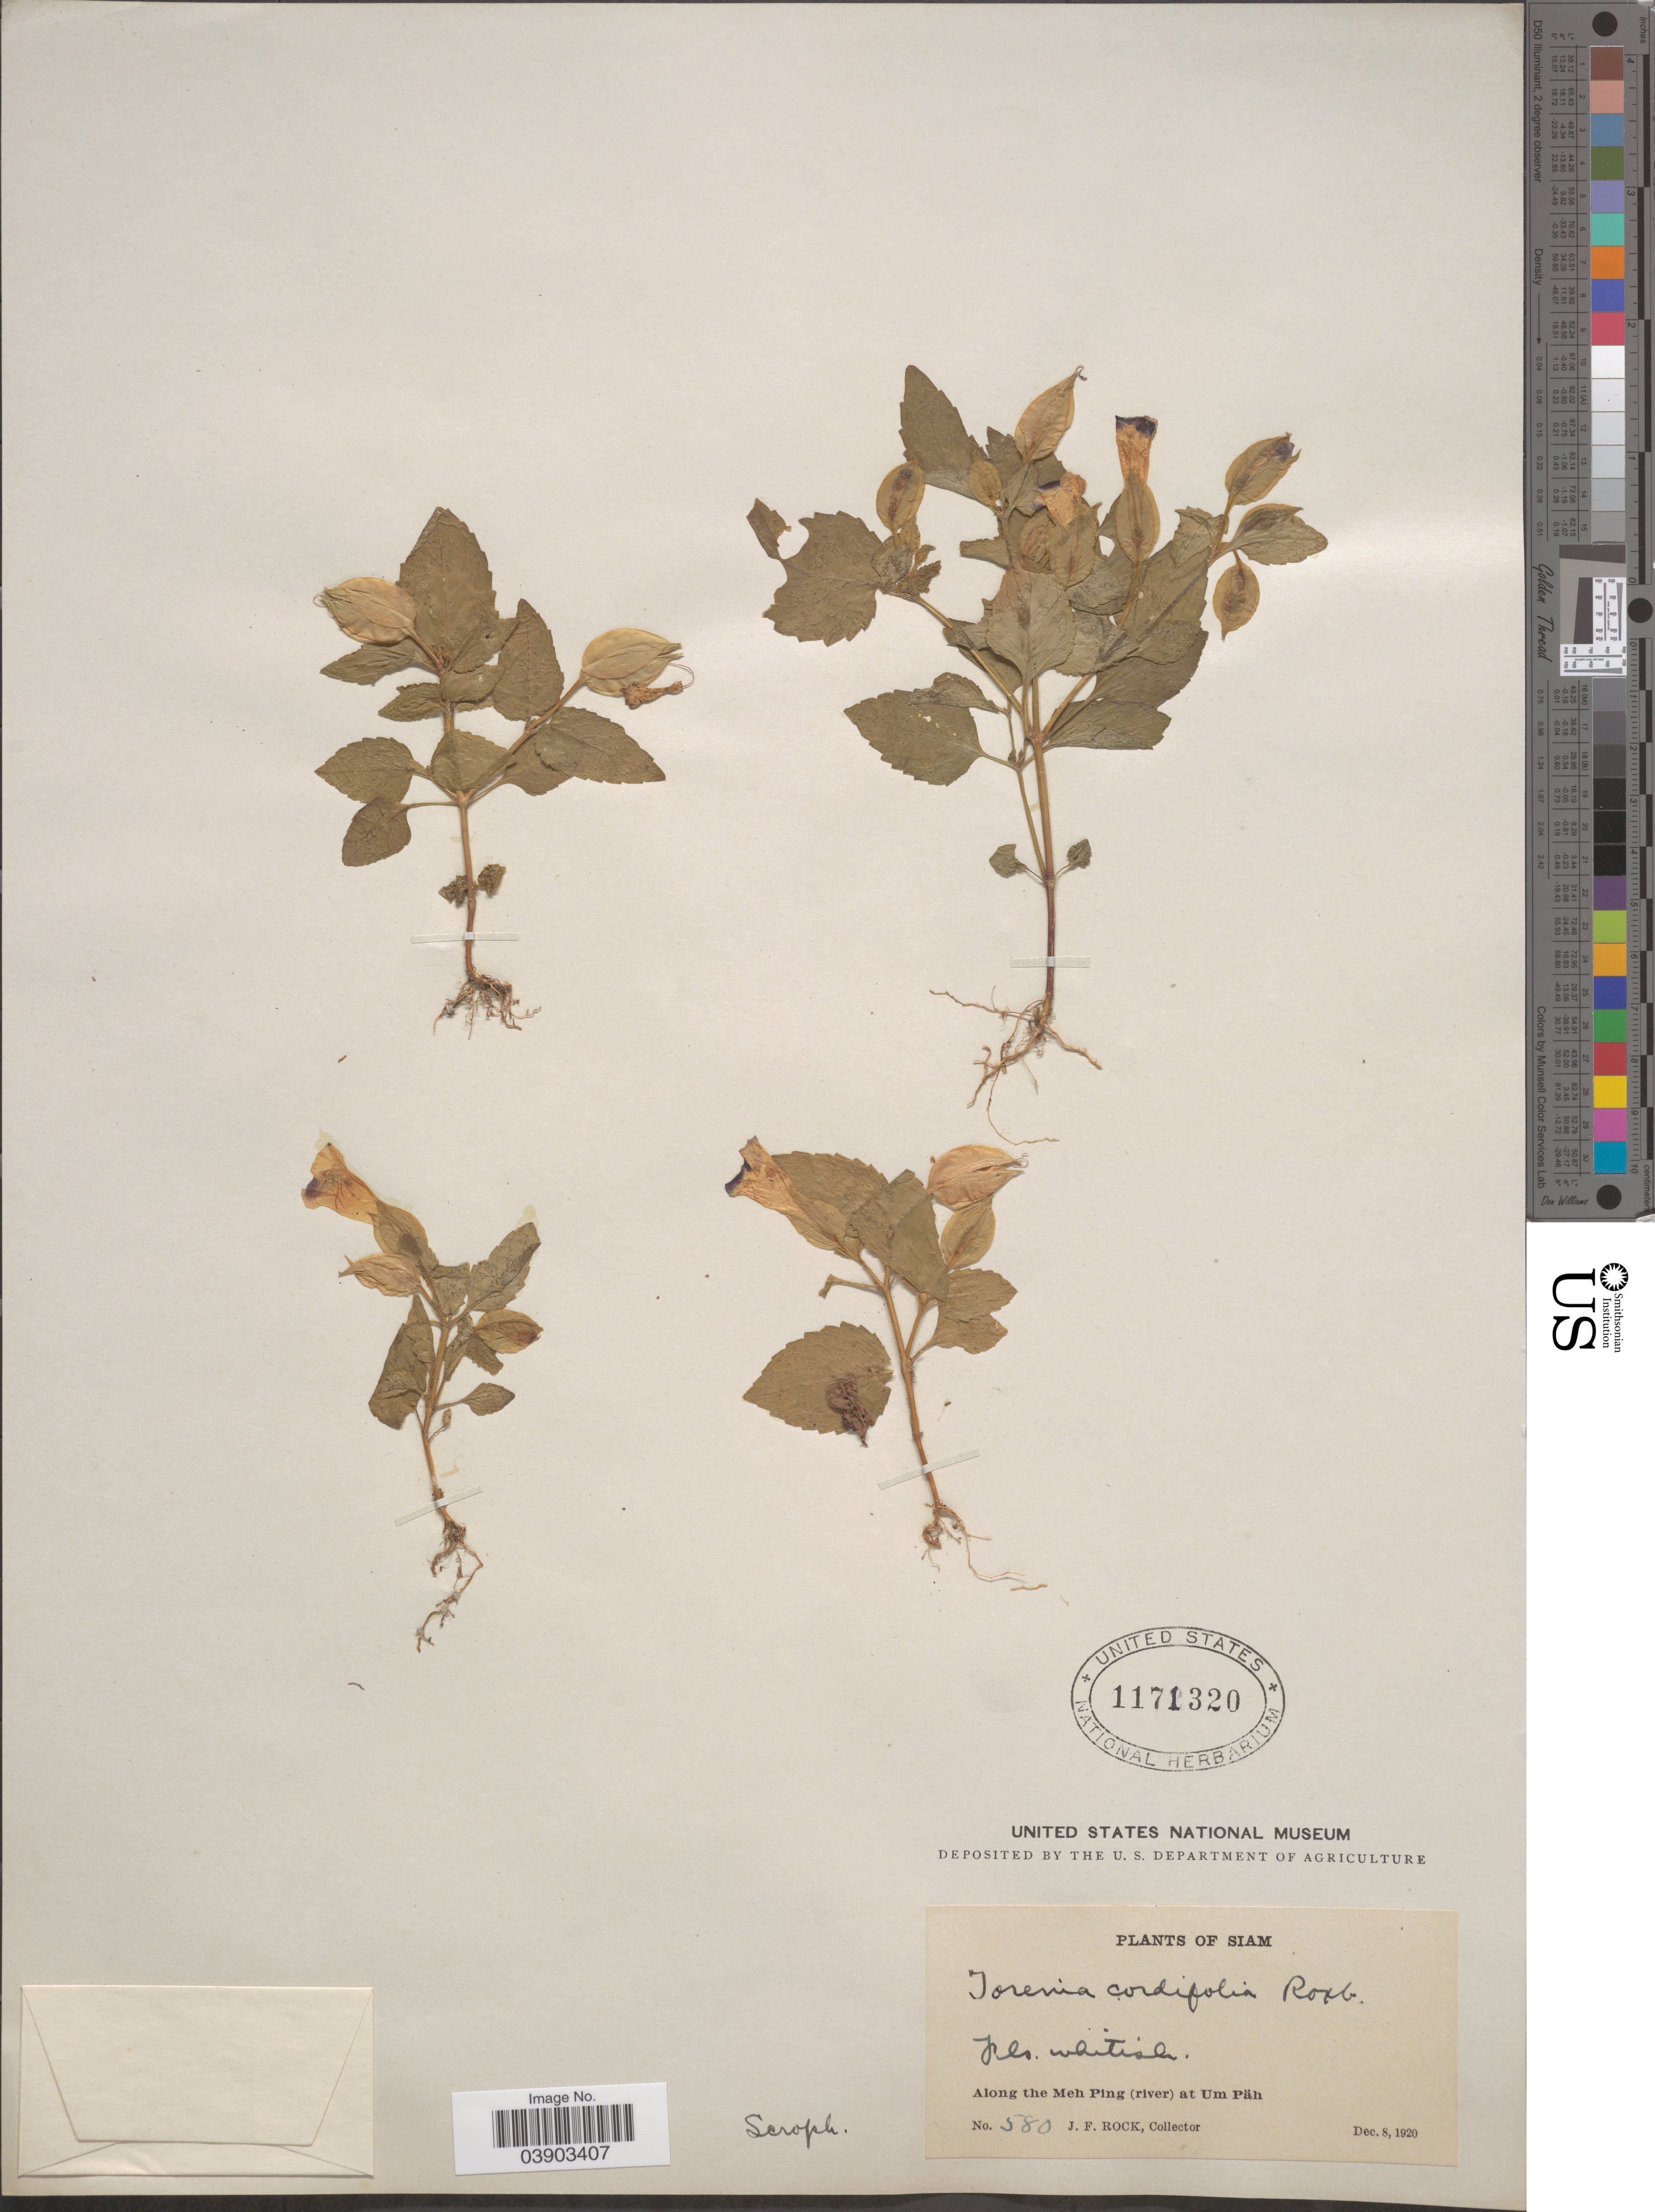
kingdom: Plantae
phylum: Tracheophyta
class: Magnoliopsida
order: Lamiales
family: Linderniaceae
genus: Torenia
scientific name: Torenia cordifolia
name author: Roxb.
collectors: J. Rock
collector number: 580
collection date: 1920-12-08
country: Thailand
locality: Siam. Along the Meh Ping (river) at Um Päh.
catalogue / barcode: US 1171320